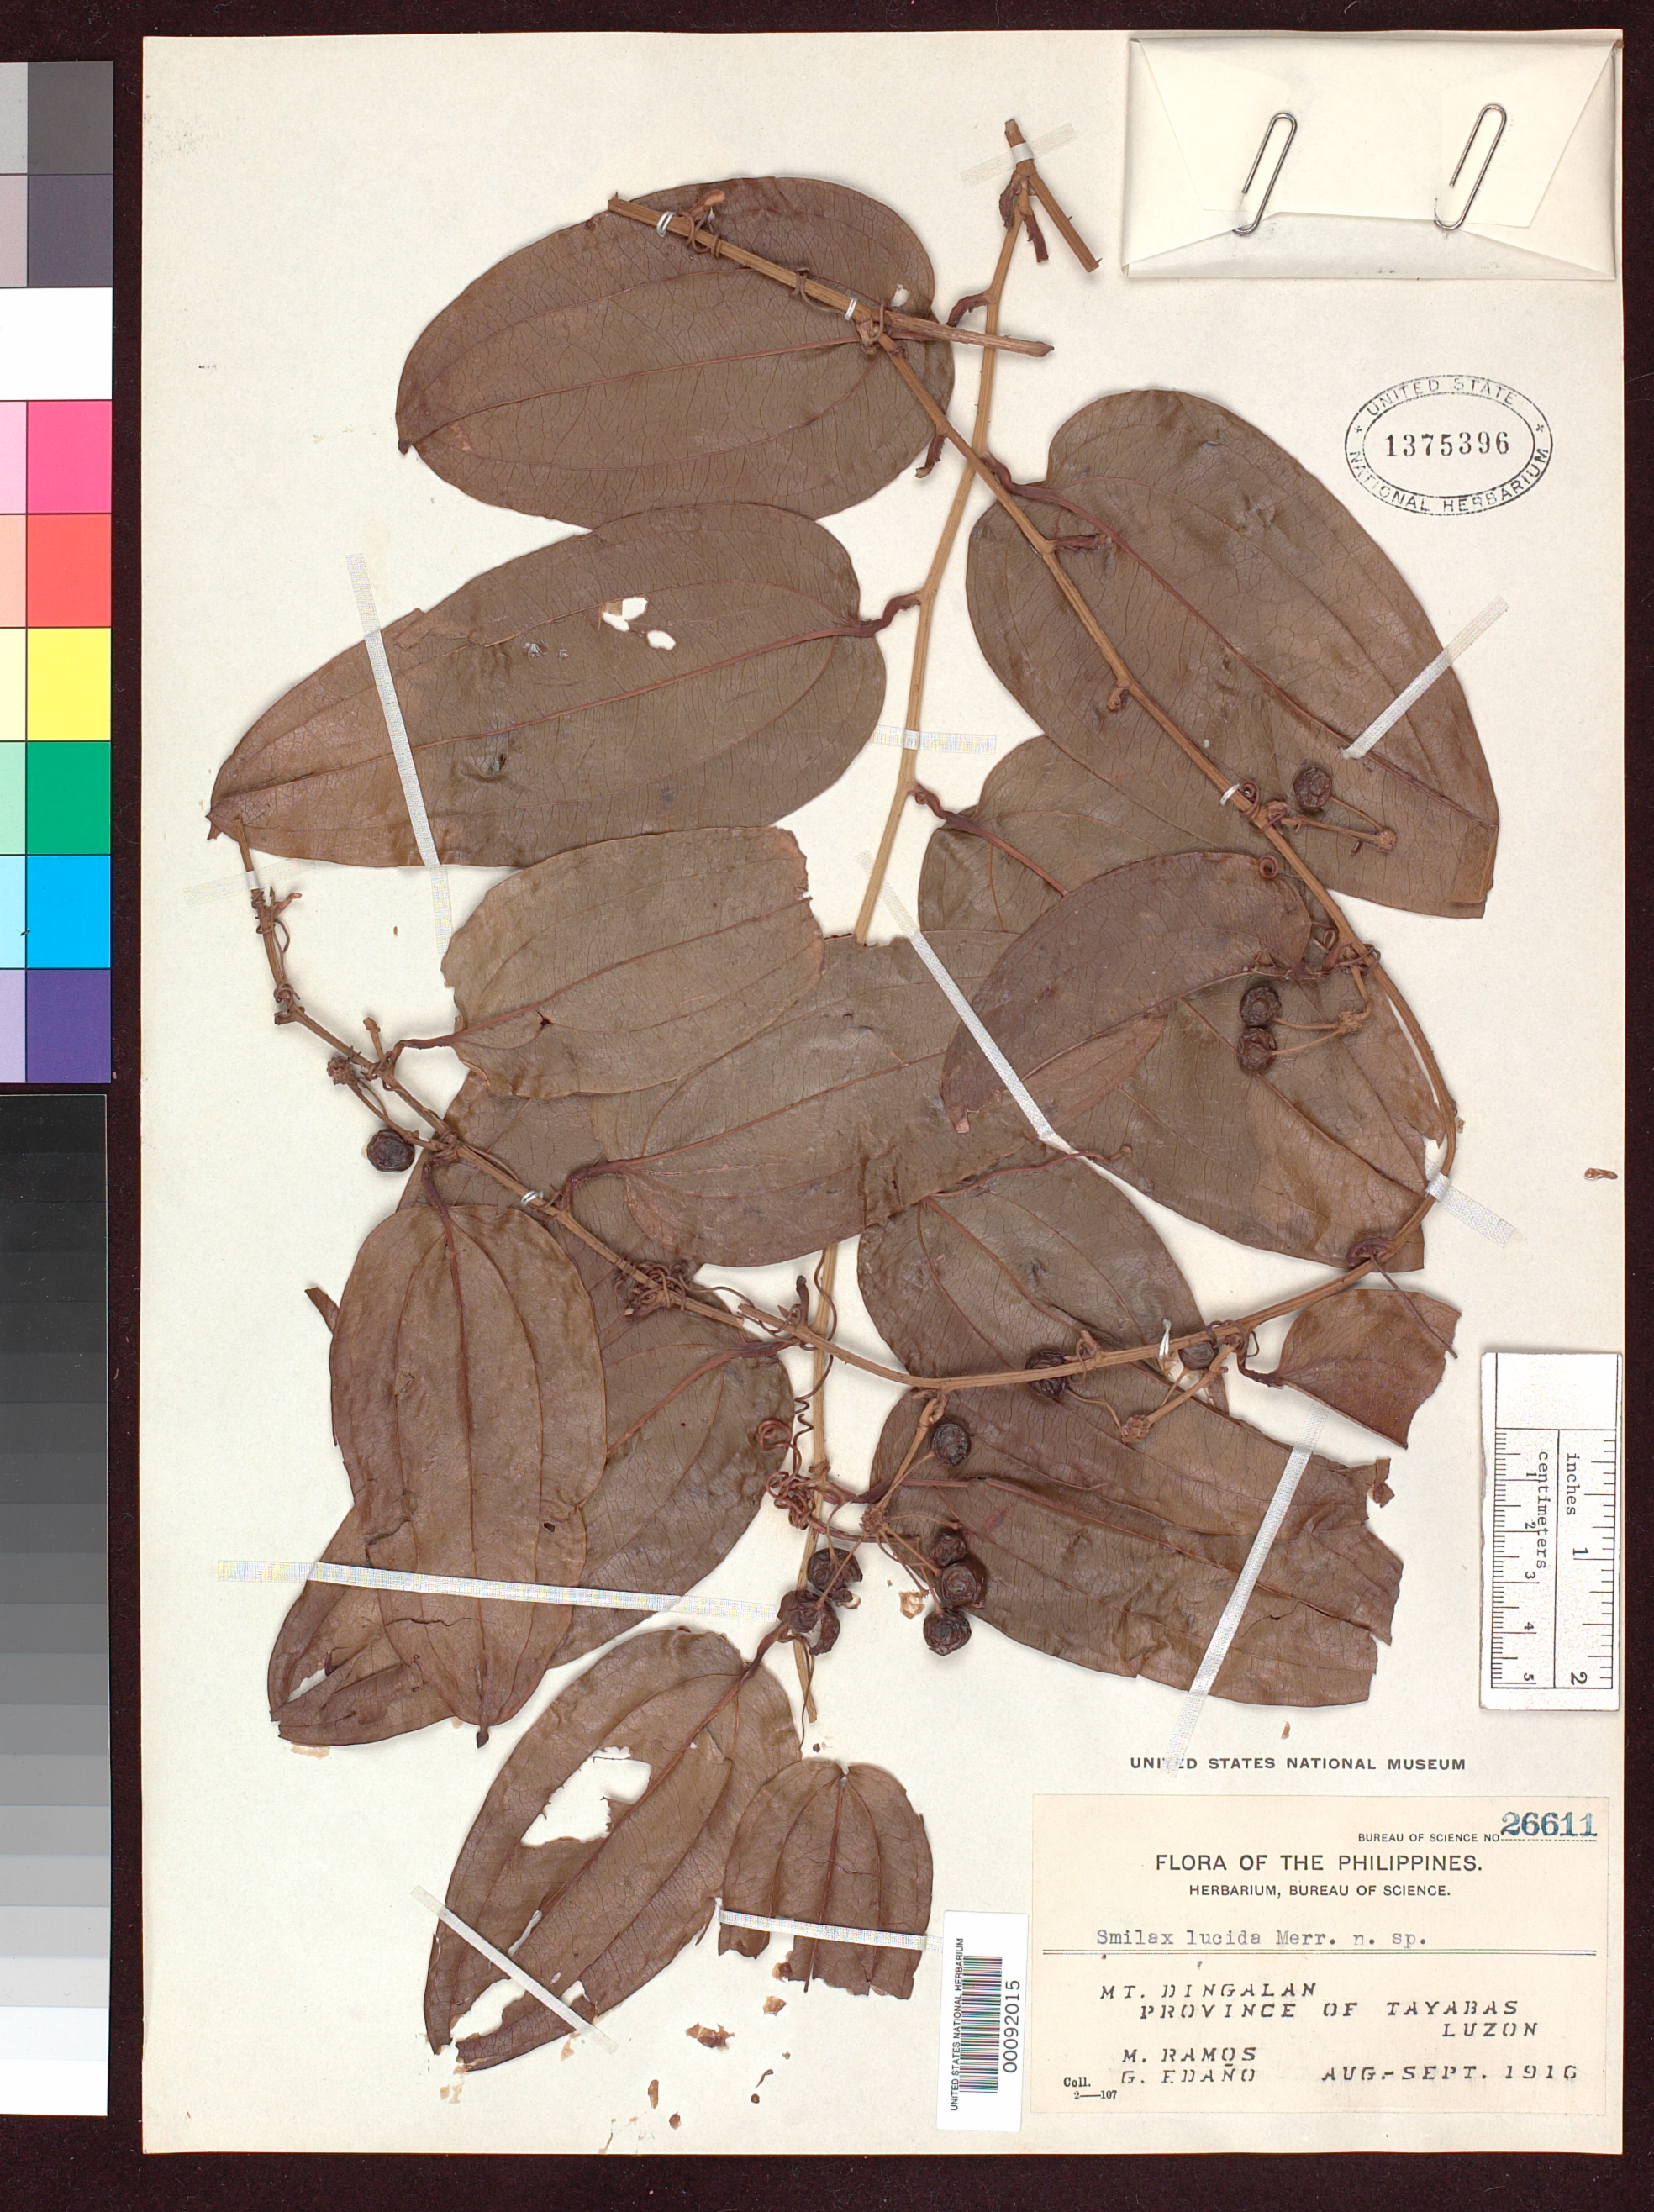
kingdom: Plantae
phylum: Tracheophyta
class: Liliopsida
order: Liliales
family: Smilacaceae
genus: Smilax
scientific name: Smilax lucida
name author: Merr.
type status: Isotype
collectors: M. Ramos & G. E. Edaño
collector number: Bur. Sci. 26611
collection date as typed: Aug 1915 to -- Sep 1916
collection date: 1915-08/1916-09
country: Philippines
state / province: Calabarzon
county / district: Quezon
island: Luzon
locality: Mt. Dingalan.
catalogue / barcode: US 1375396